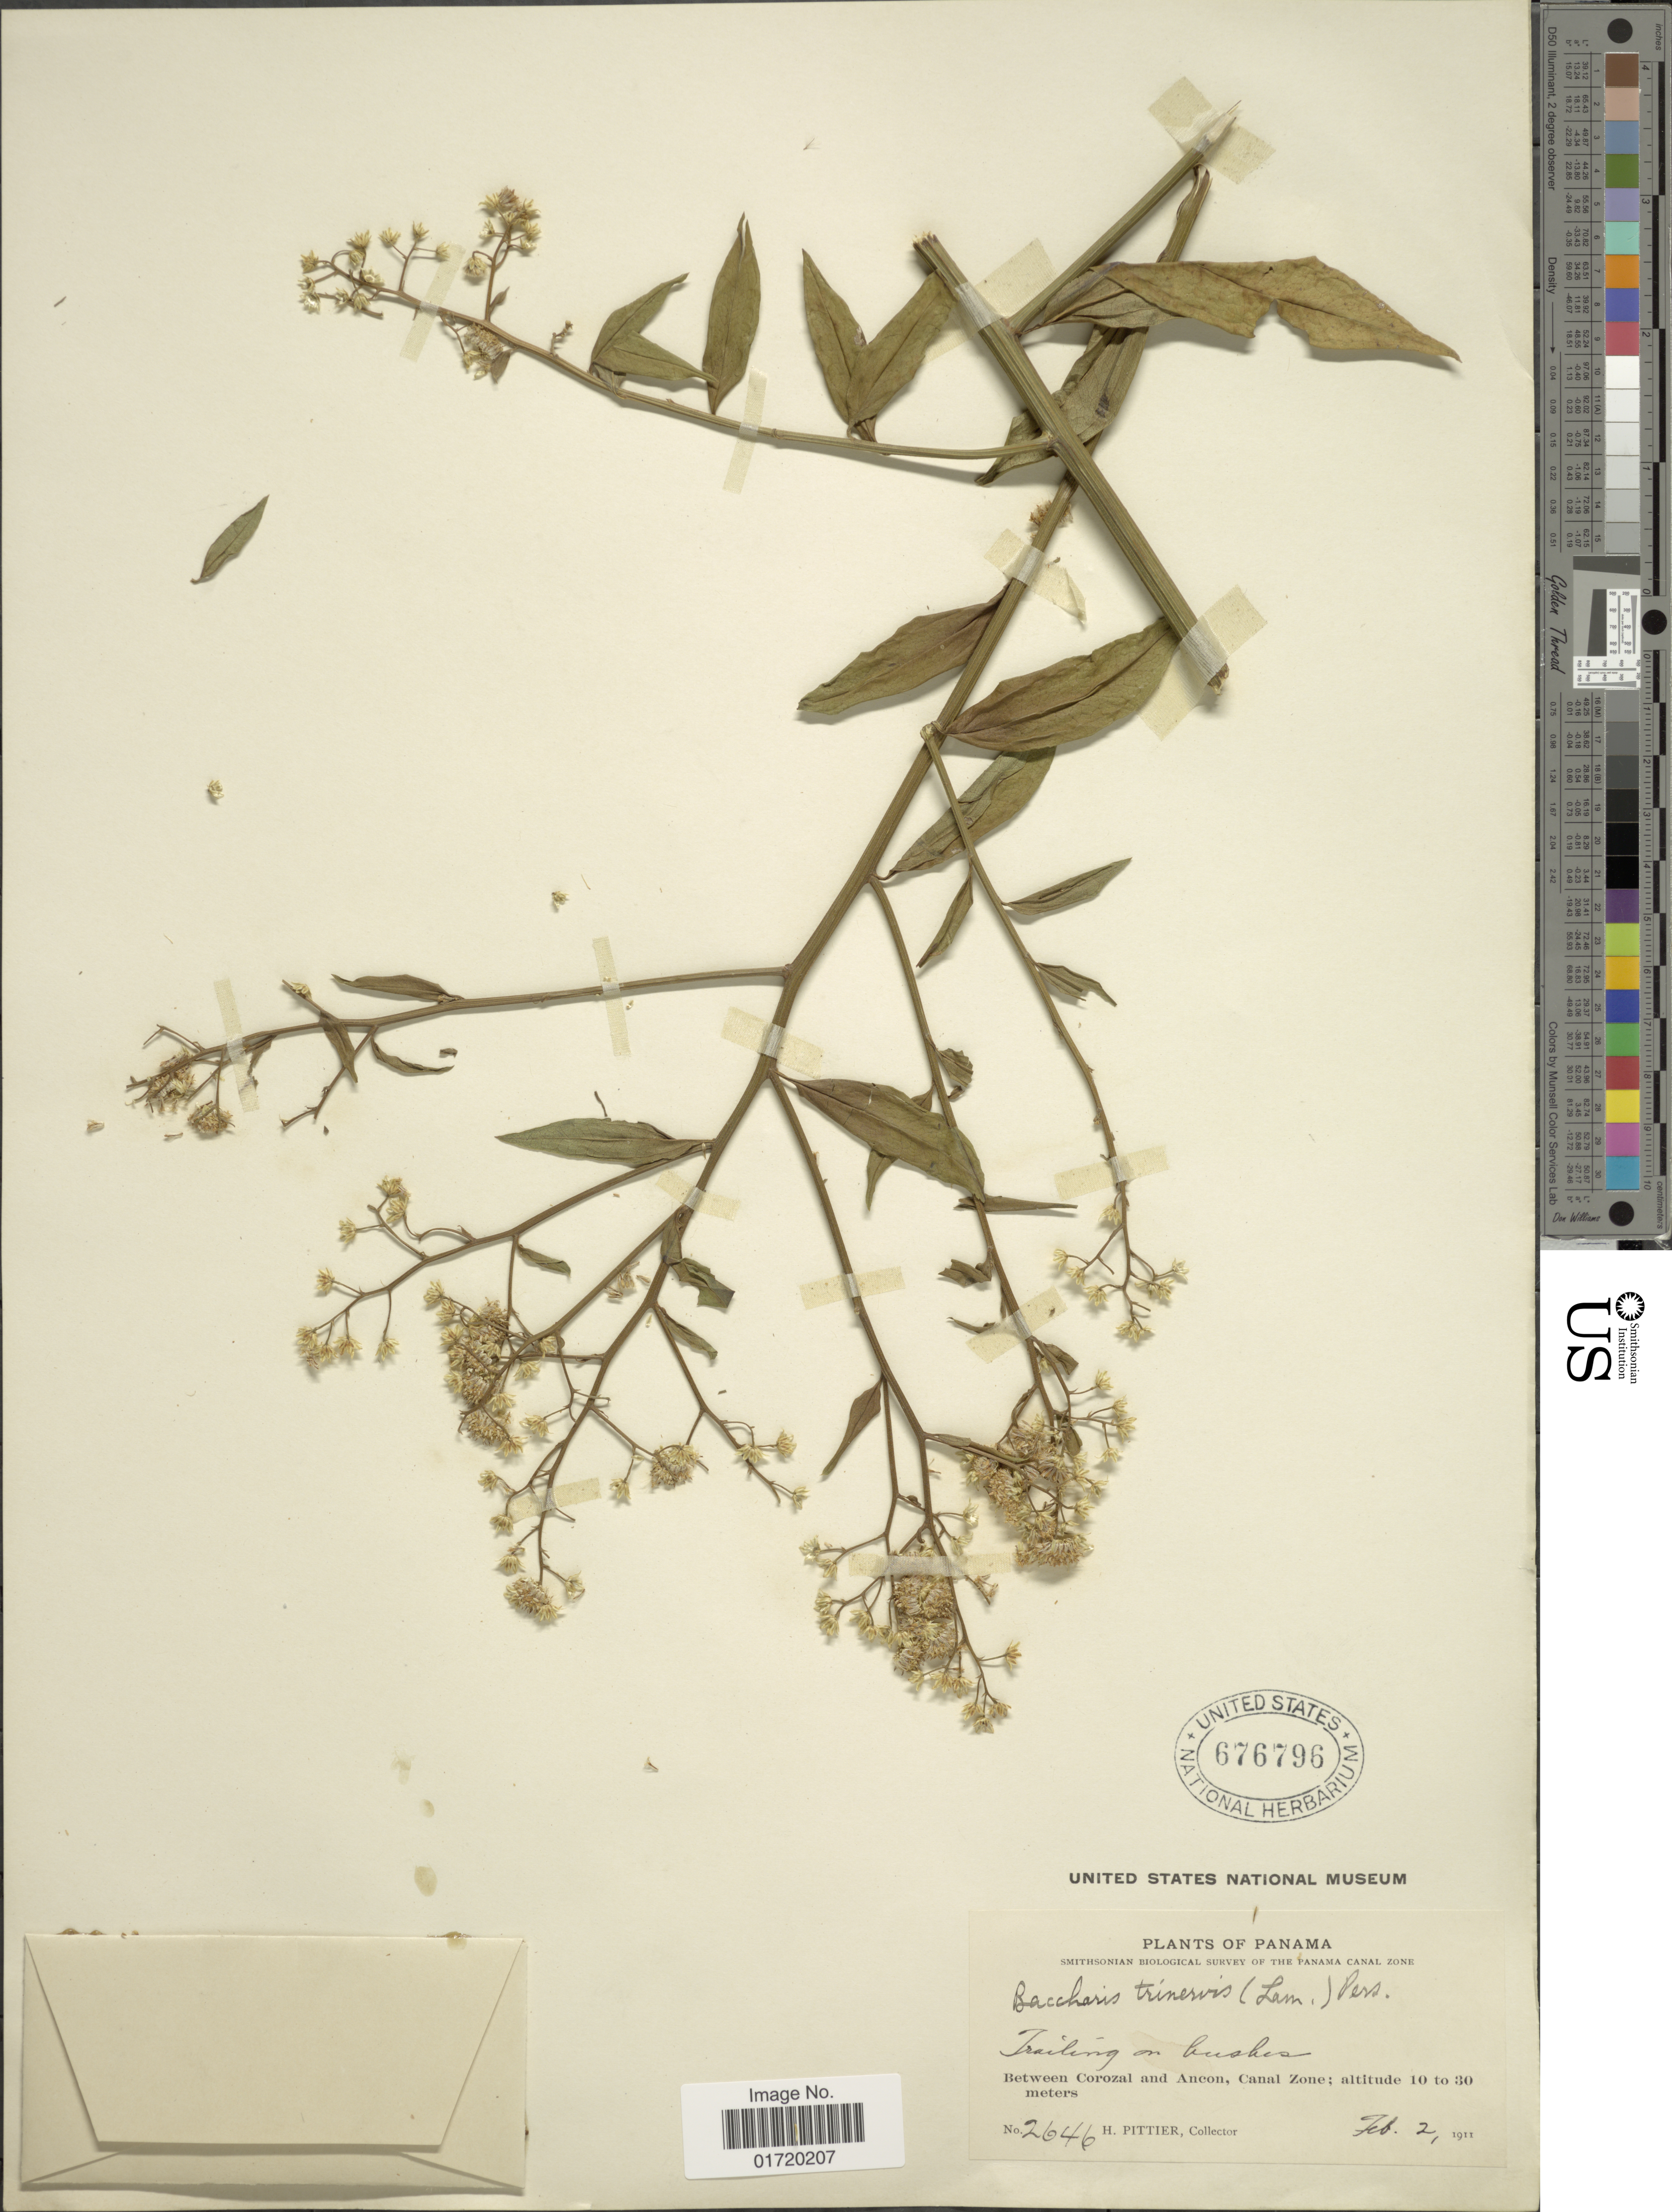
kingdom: Plantae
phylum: Tracheophyta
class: Magnoliopsida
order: Asterales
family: Asteraceae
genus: Baccharis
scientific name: Baccharis trinervis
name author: (Lam.) Pers.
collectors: H. F. Pittier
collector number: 2646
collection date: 1911-02-02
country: Panama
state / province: Colón / Panamá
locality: Between Corozal and Ancon, Canal Zone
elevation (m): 10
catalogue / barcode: US 676796